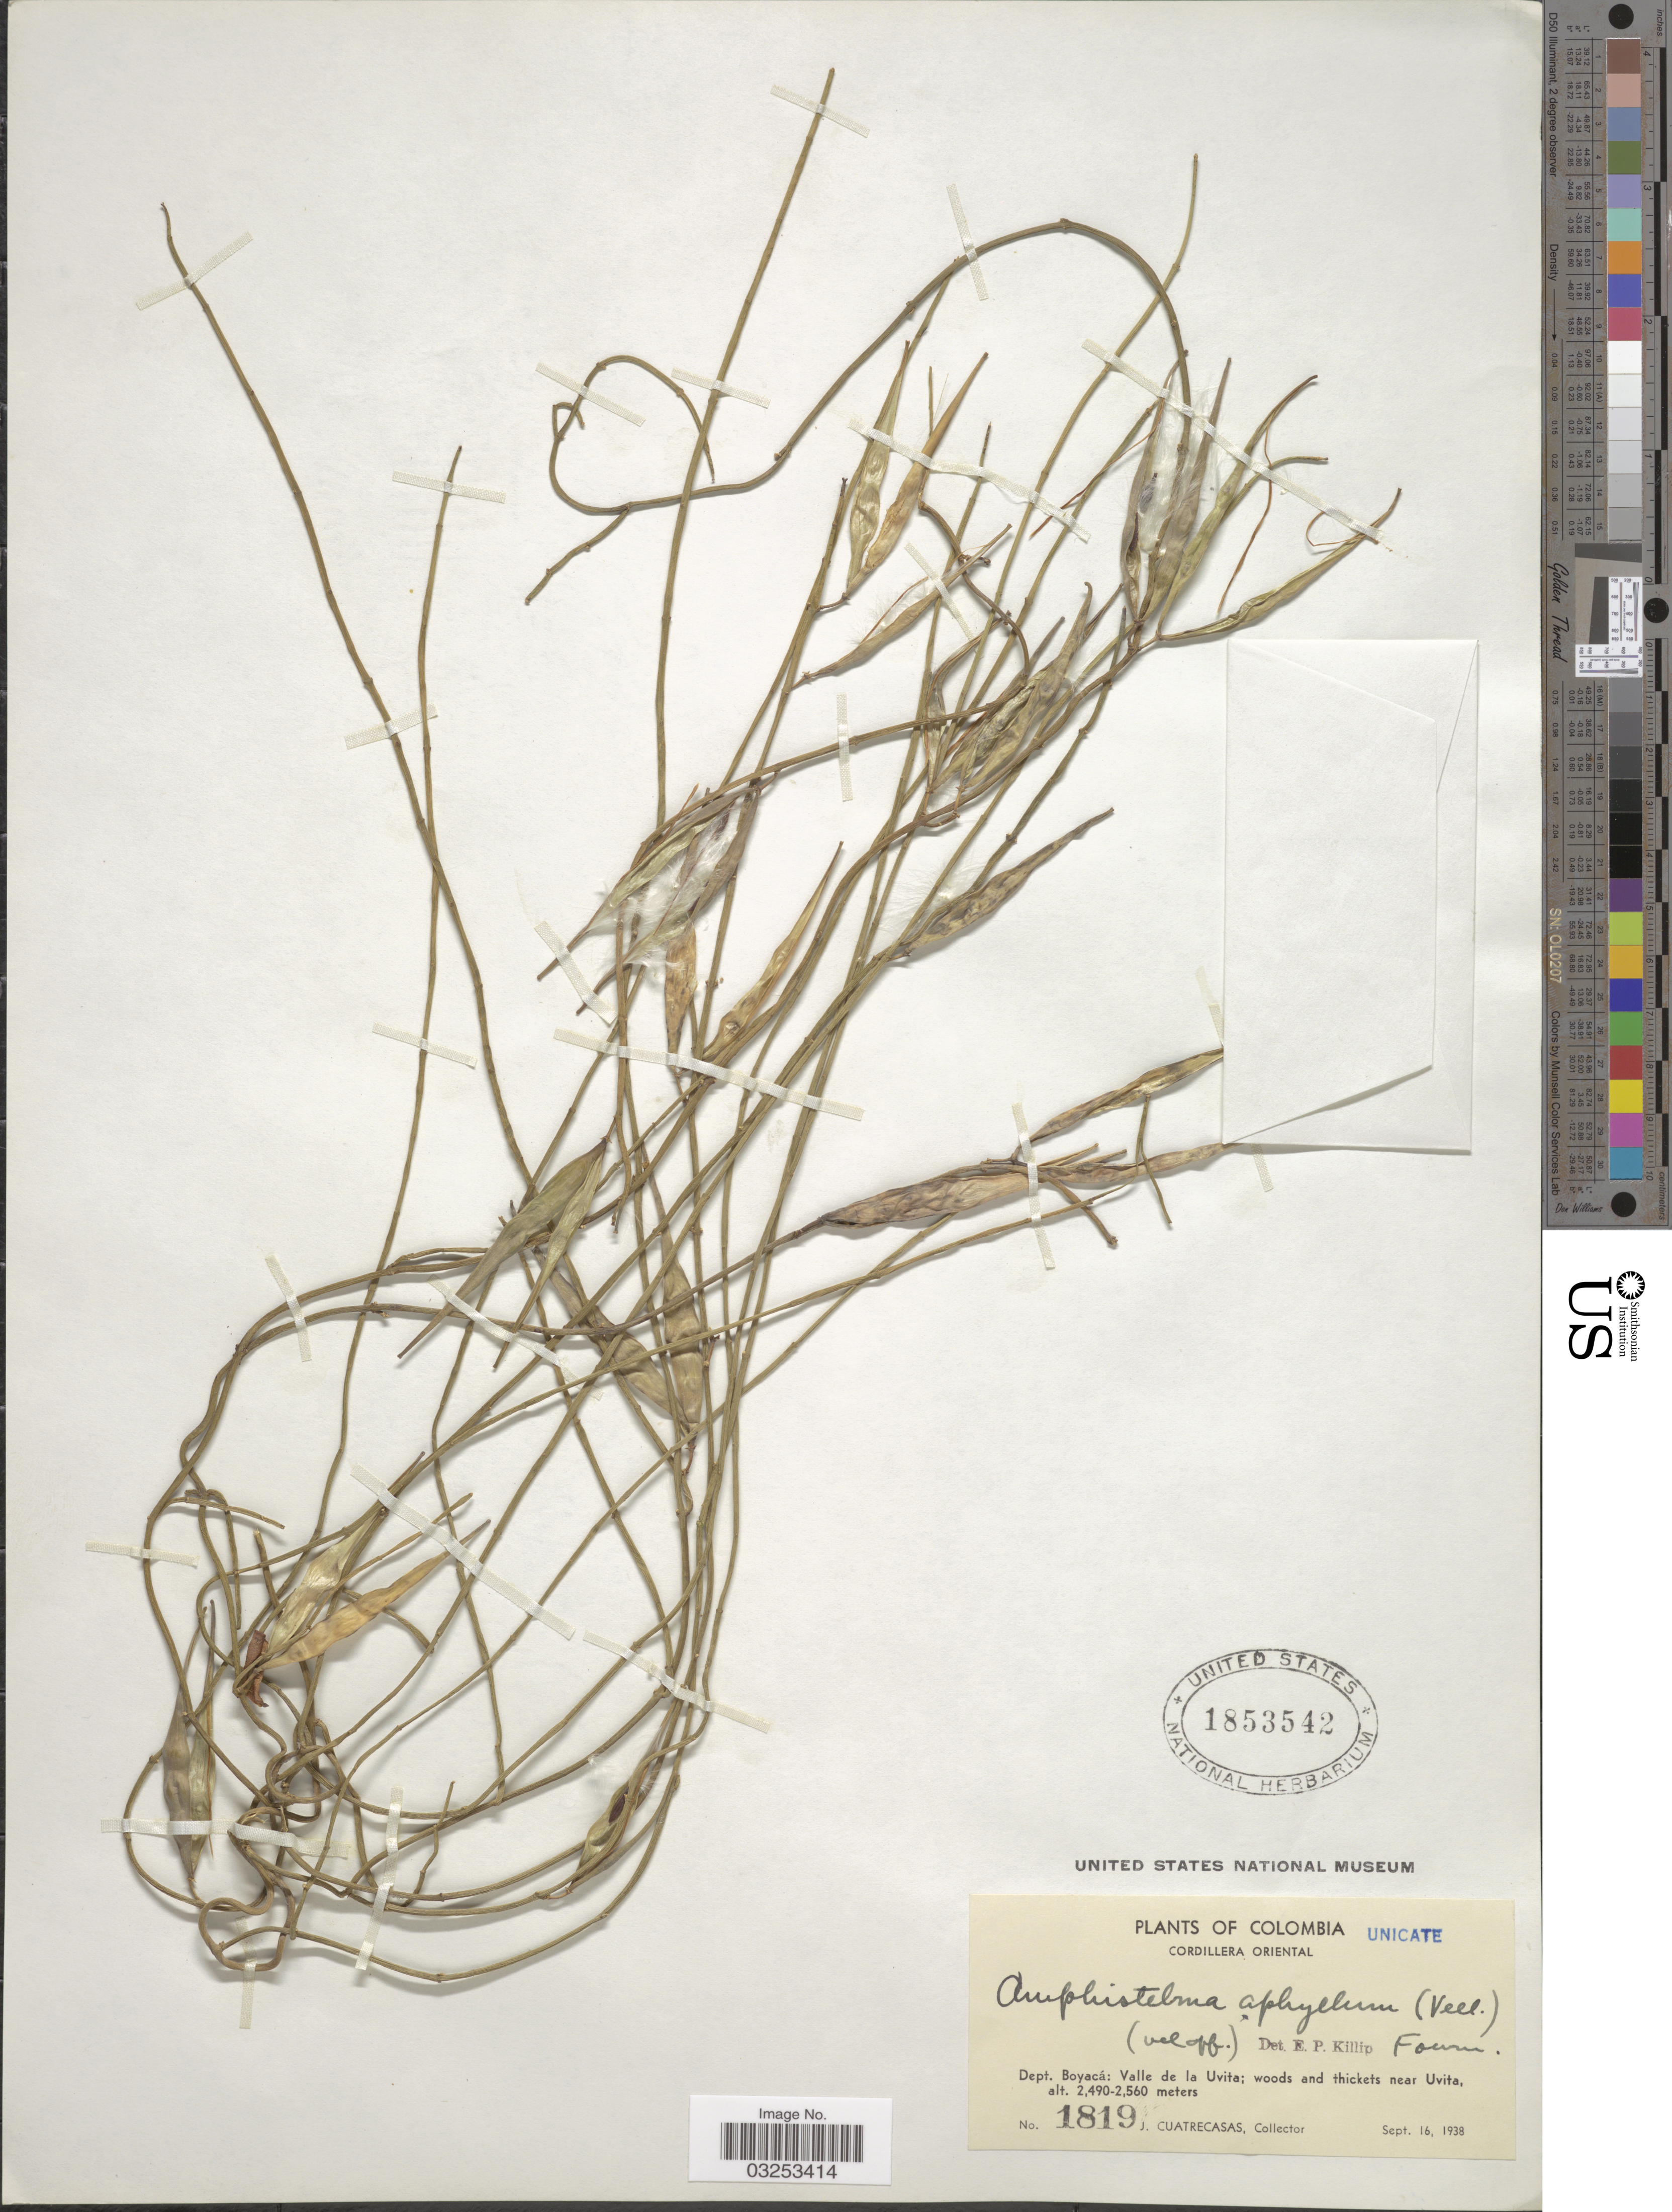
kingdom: Plantae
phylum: Tracheophyta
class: Magnoliopsida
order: Gentianales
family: Apocynaceae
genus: Orthosia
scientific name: Orthosia stenophylla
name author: Schltr.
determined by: Liede-Schumann, Sigrid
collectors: J. Cuatrecasas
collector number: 1819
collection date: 1938-09-16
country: Colombia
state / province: Boyacá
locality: Cordillera Oriental. Dept. Boyacá: Valle de la Uvita; woods and thickets near Uvita.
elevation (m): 2490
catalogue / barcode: US 1853542